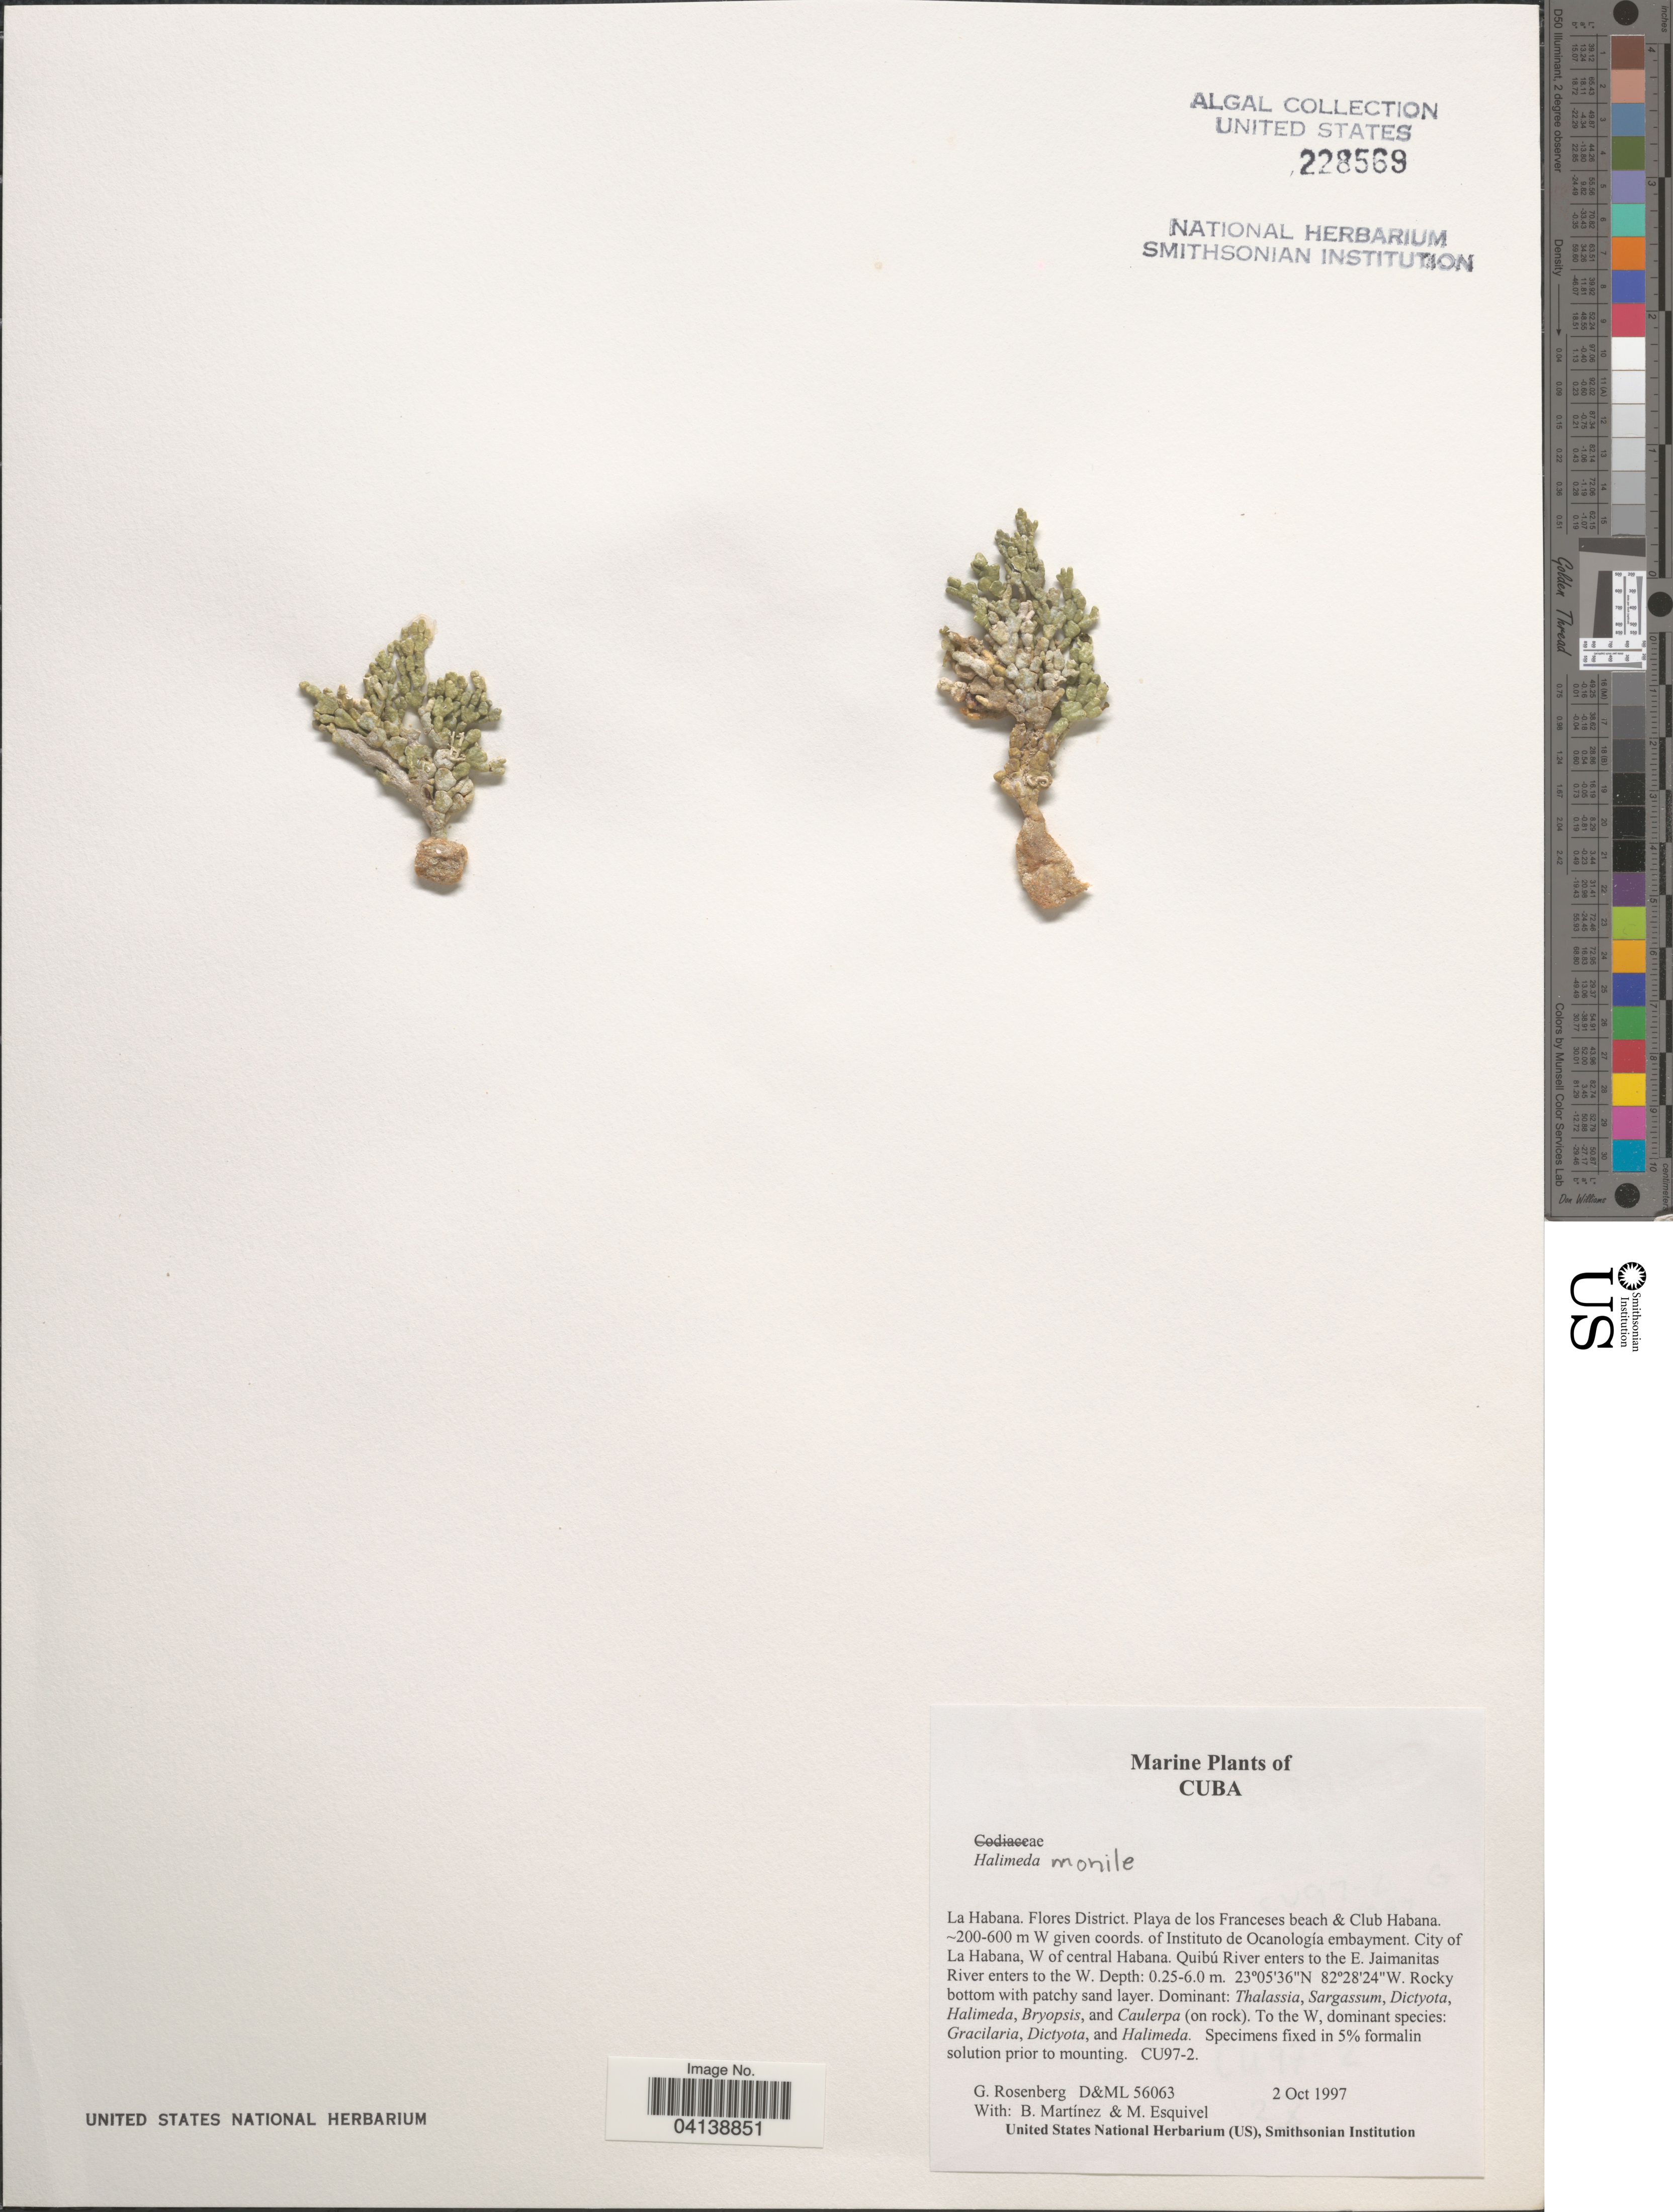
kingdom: Plantae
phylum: Chlorophyta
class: Ulvophyceae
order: Bryopsidales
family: Halimedaceae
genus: Halimeda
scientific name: Halimeda monile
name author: (J. Ellis & Sol.) J.V.Lamouroux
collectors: G. Rosenberg, B. Martinez & M. Esquivel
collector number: D&ML56063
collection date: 1997-10-02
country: Cuba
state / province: La Habana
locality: Flores District. Playa de los Franceses beach & Club Habana. W given coords. of Instituto de Oceanología embayment. City of La Habana, W of central Havana. Quibú River enters to the E. Jaimanitas River enters to the W.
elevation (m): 200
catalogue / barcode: US 228569